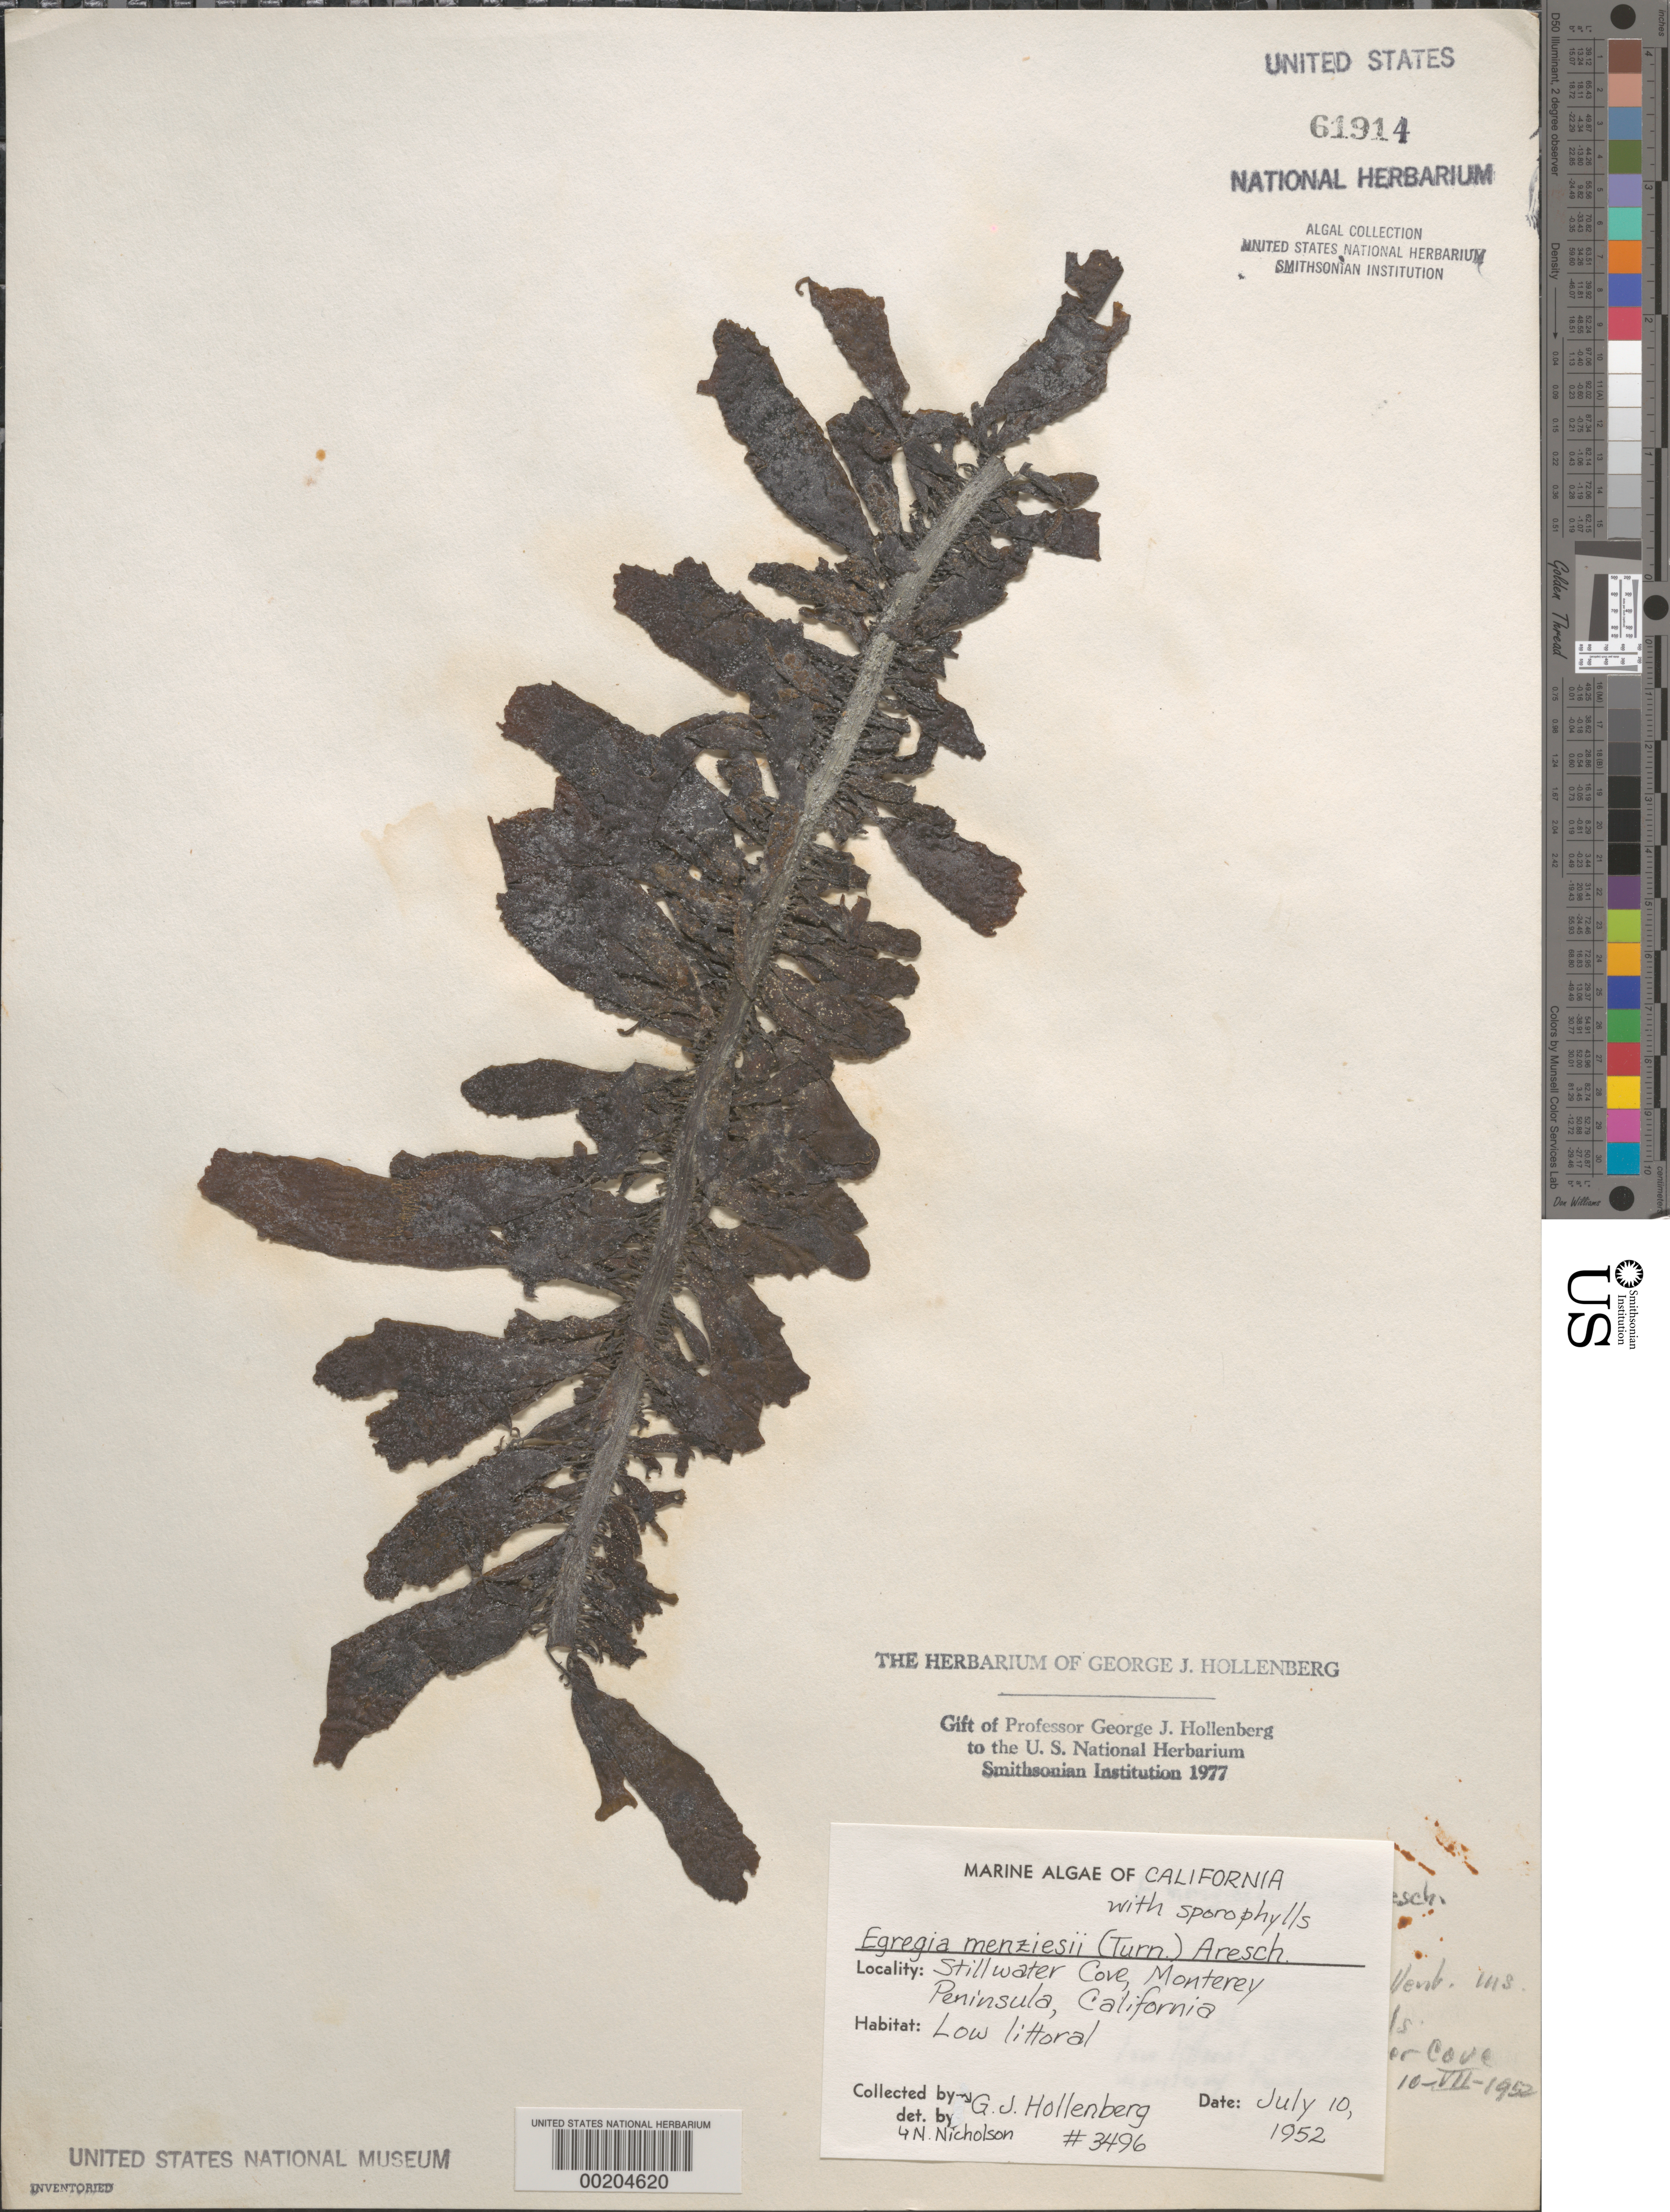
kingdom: Chromista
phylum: Ochrophyta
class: Phaeophyceae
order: Laminariales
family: Lessoniaceae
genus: Egregia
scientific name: Egregia menziesii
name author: (Turner) Aresch.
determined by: Nicholson, Nancy L.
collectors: G. Hollenberg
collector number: GJH 3496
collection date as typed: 10 Jul 1952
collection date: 1952-07-10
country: United States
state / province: California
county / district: Monterey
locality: Stillwater Cove, Monterey Peninsula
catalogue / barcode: US 61914